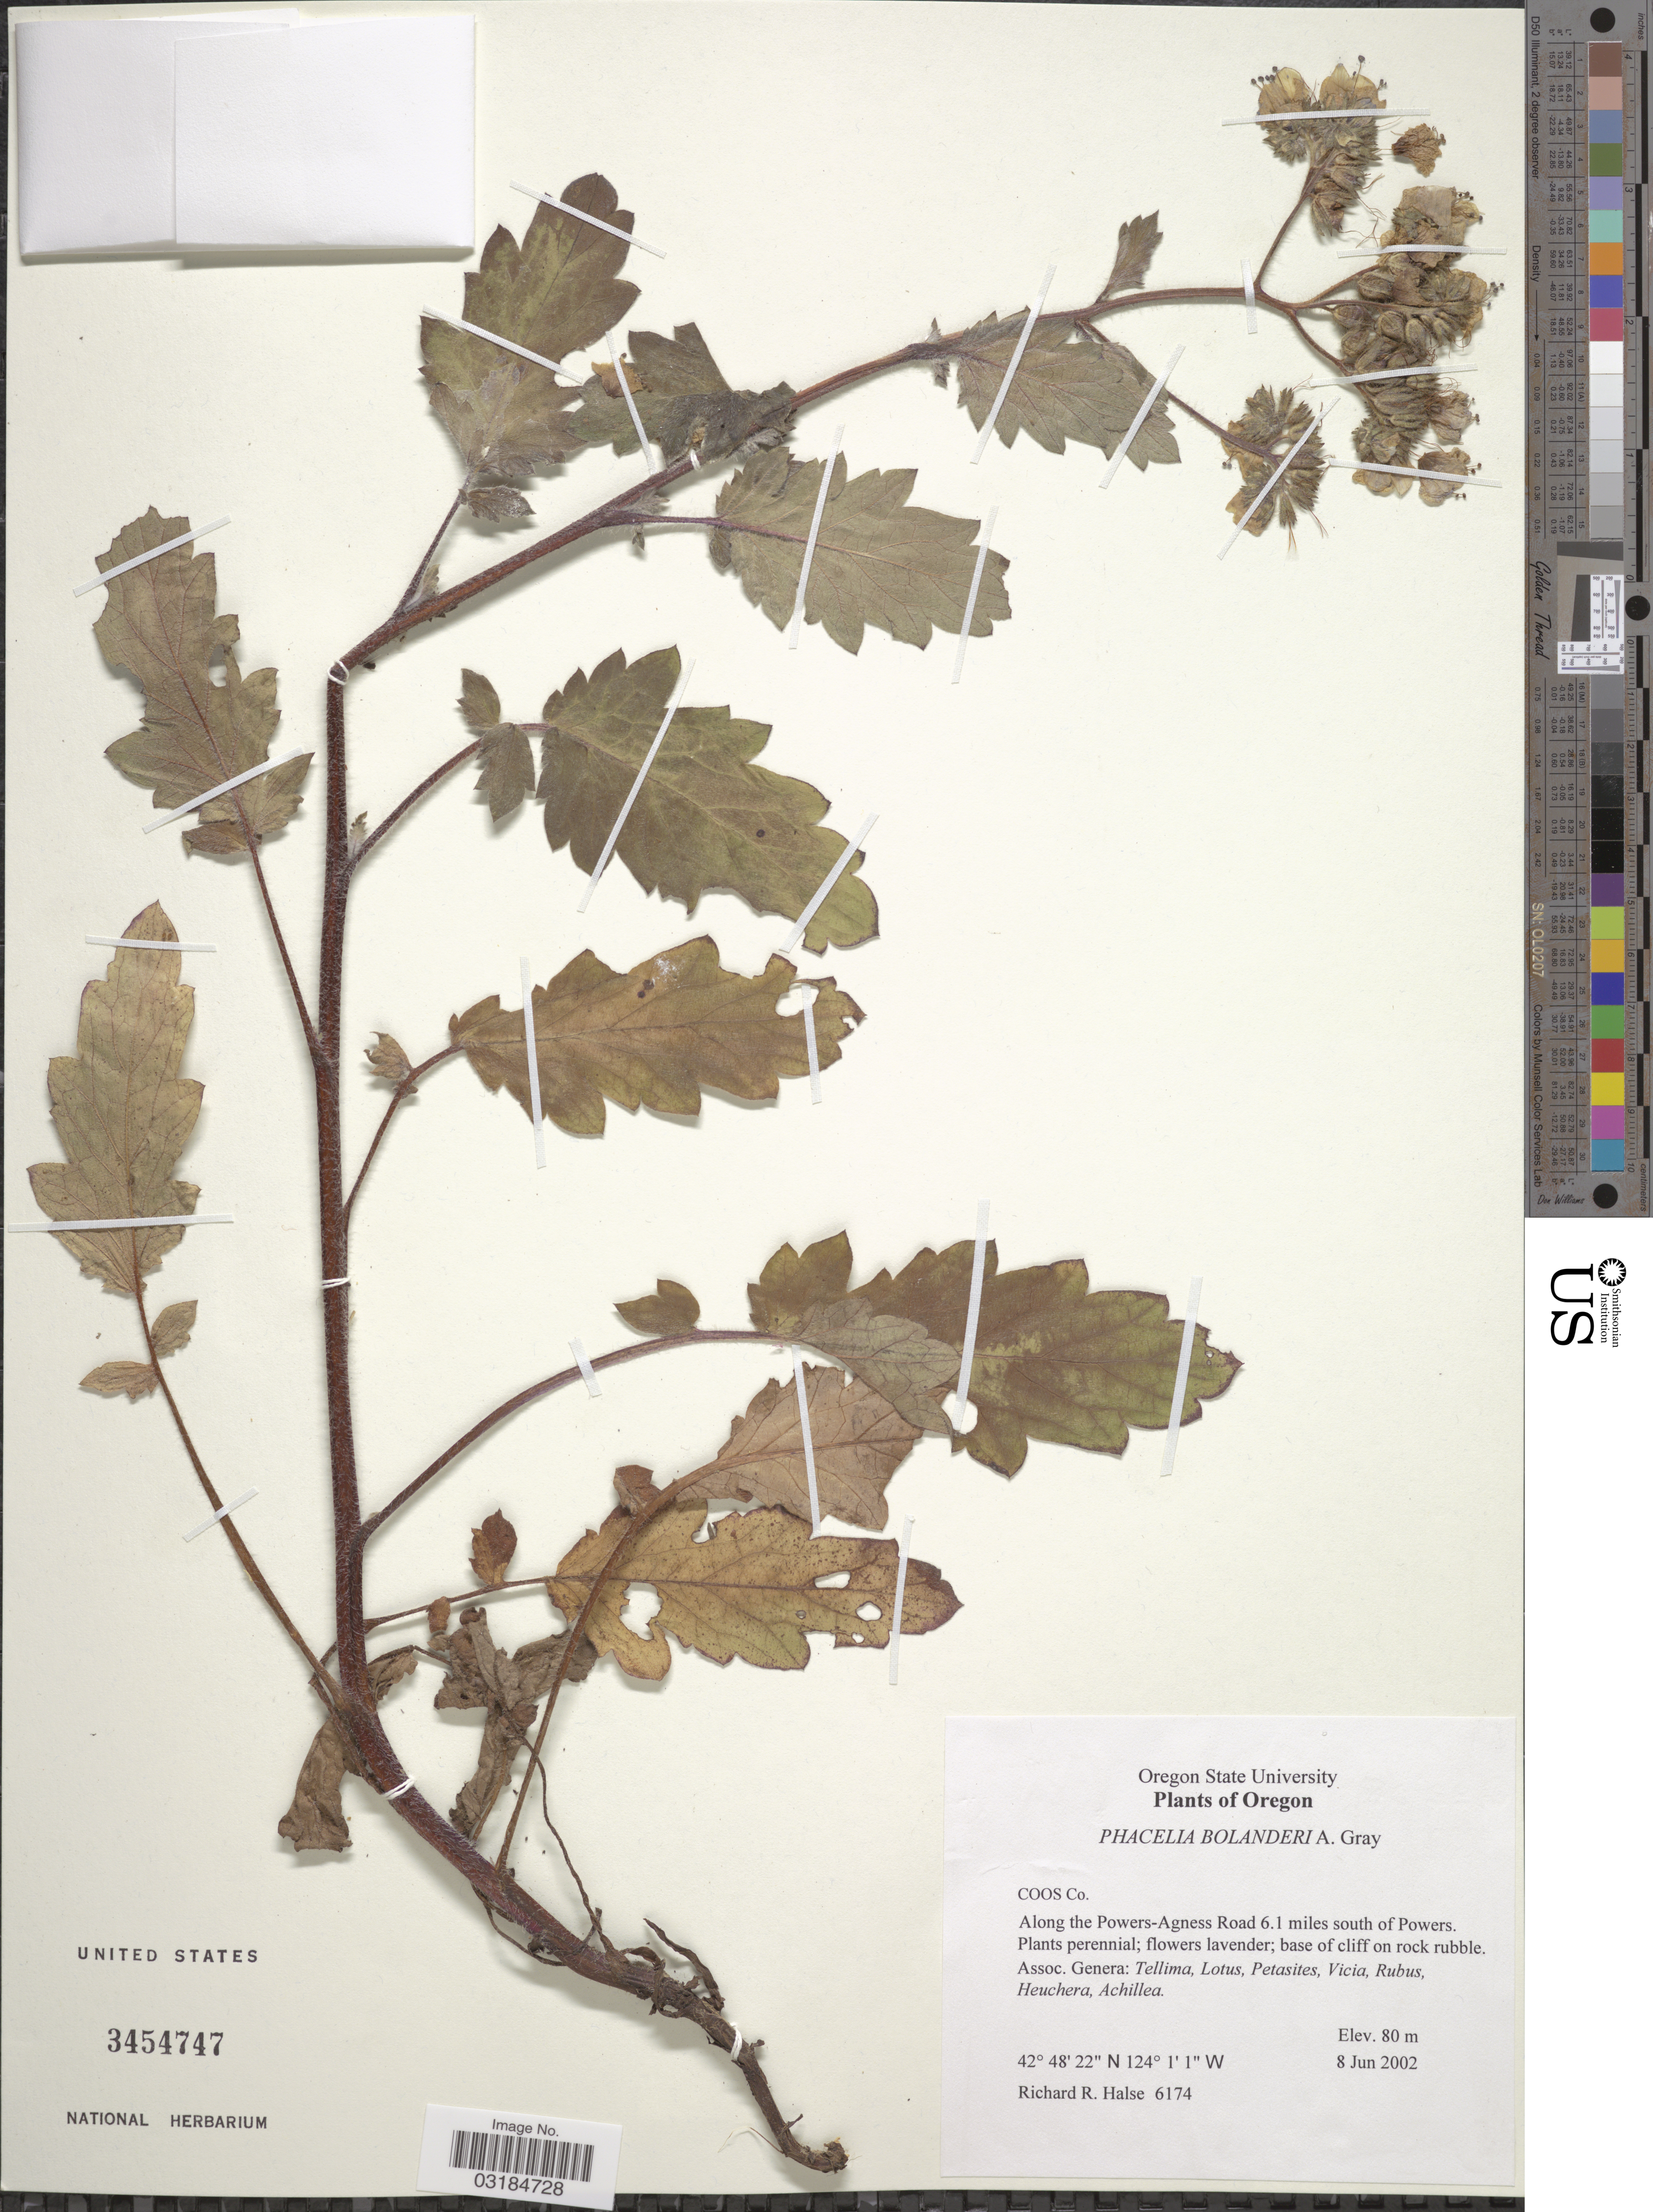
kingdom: Plantae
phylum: Tracheophyta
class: Magnoliopsida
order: Boraginales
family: Hydrophyllaceae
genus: Phacelia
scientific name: Phacelia bolanderi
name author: A. Gray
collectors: R. Halse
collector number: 6174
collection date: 2002-06-08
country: United States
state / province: Oregon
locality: Along the Powers-Agness Road 6.1 miles south of Powers.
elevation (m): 80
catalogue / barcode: US 3454747